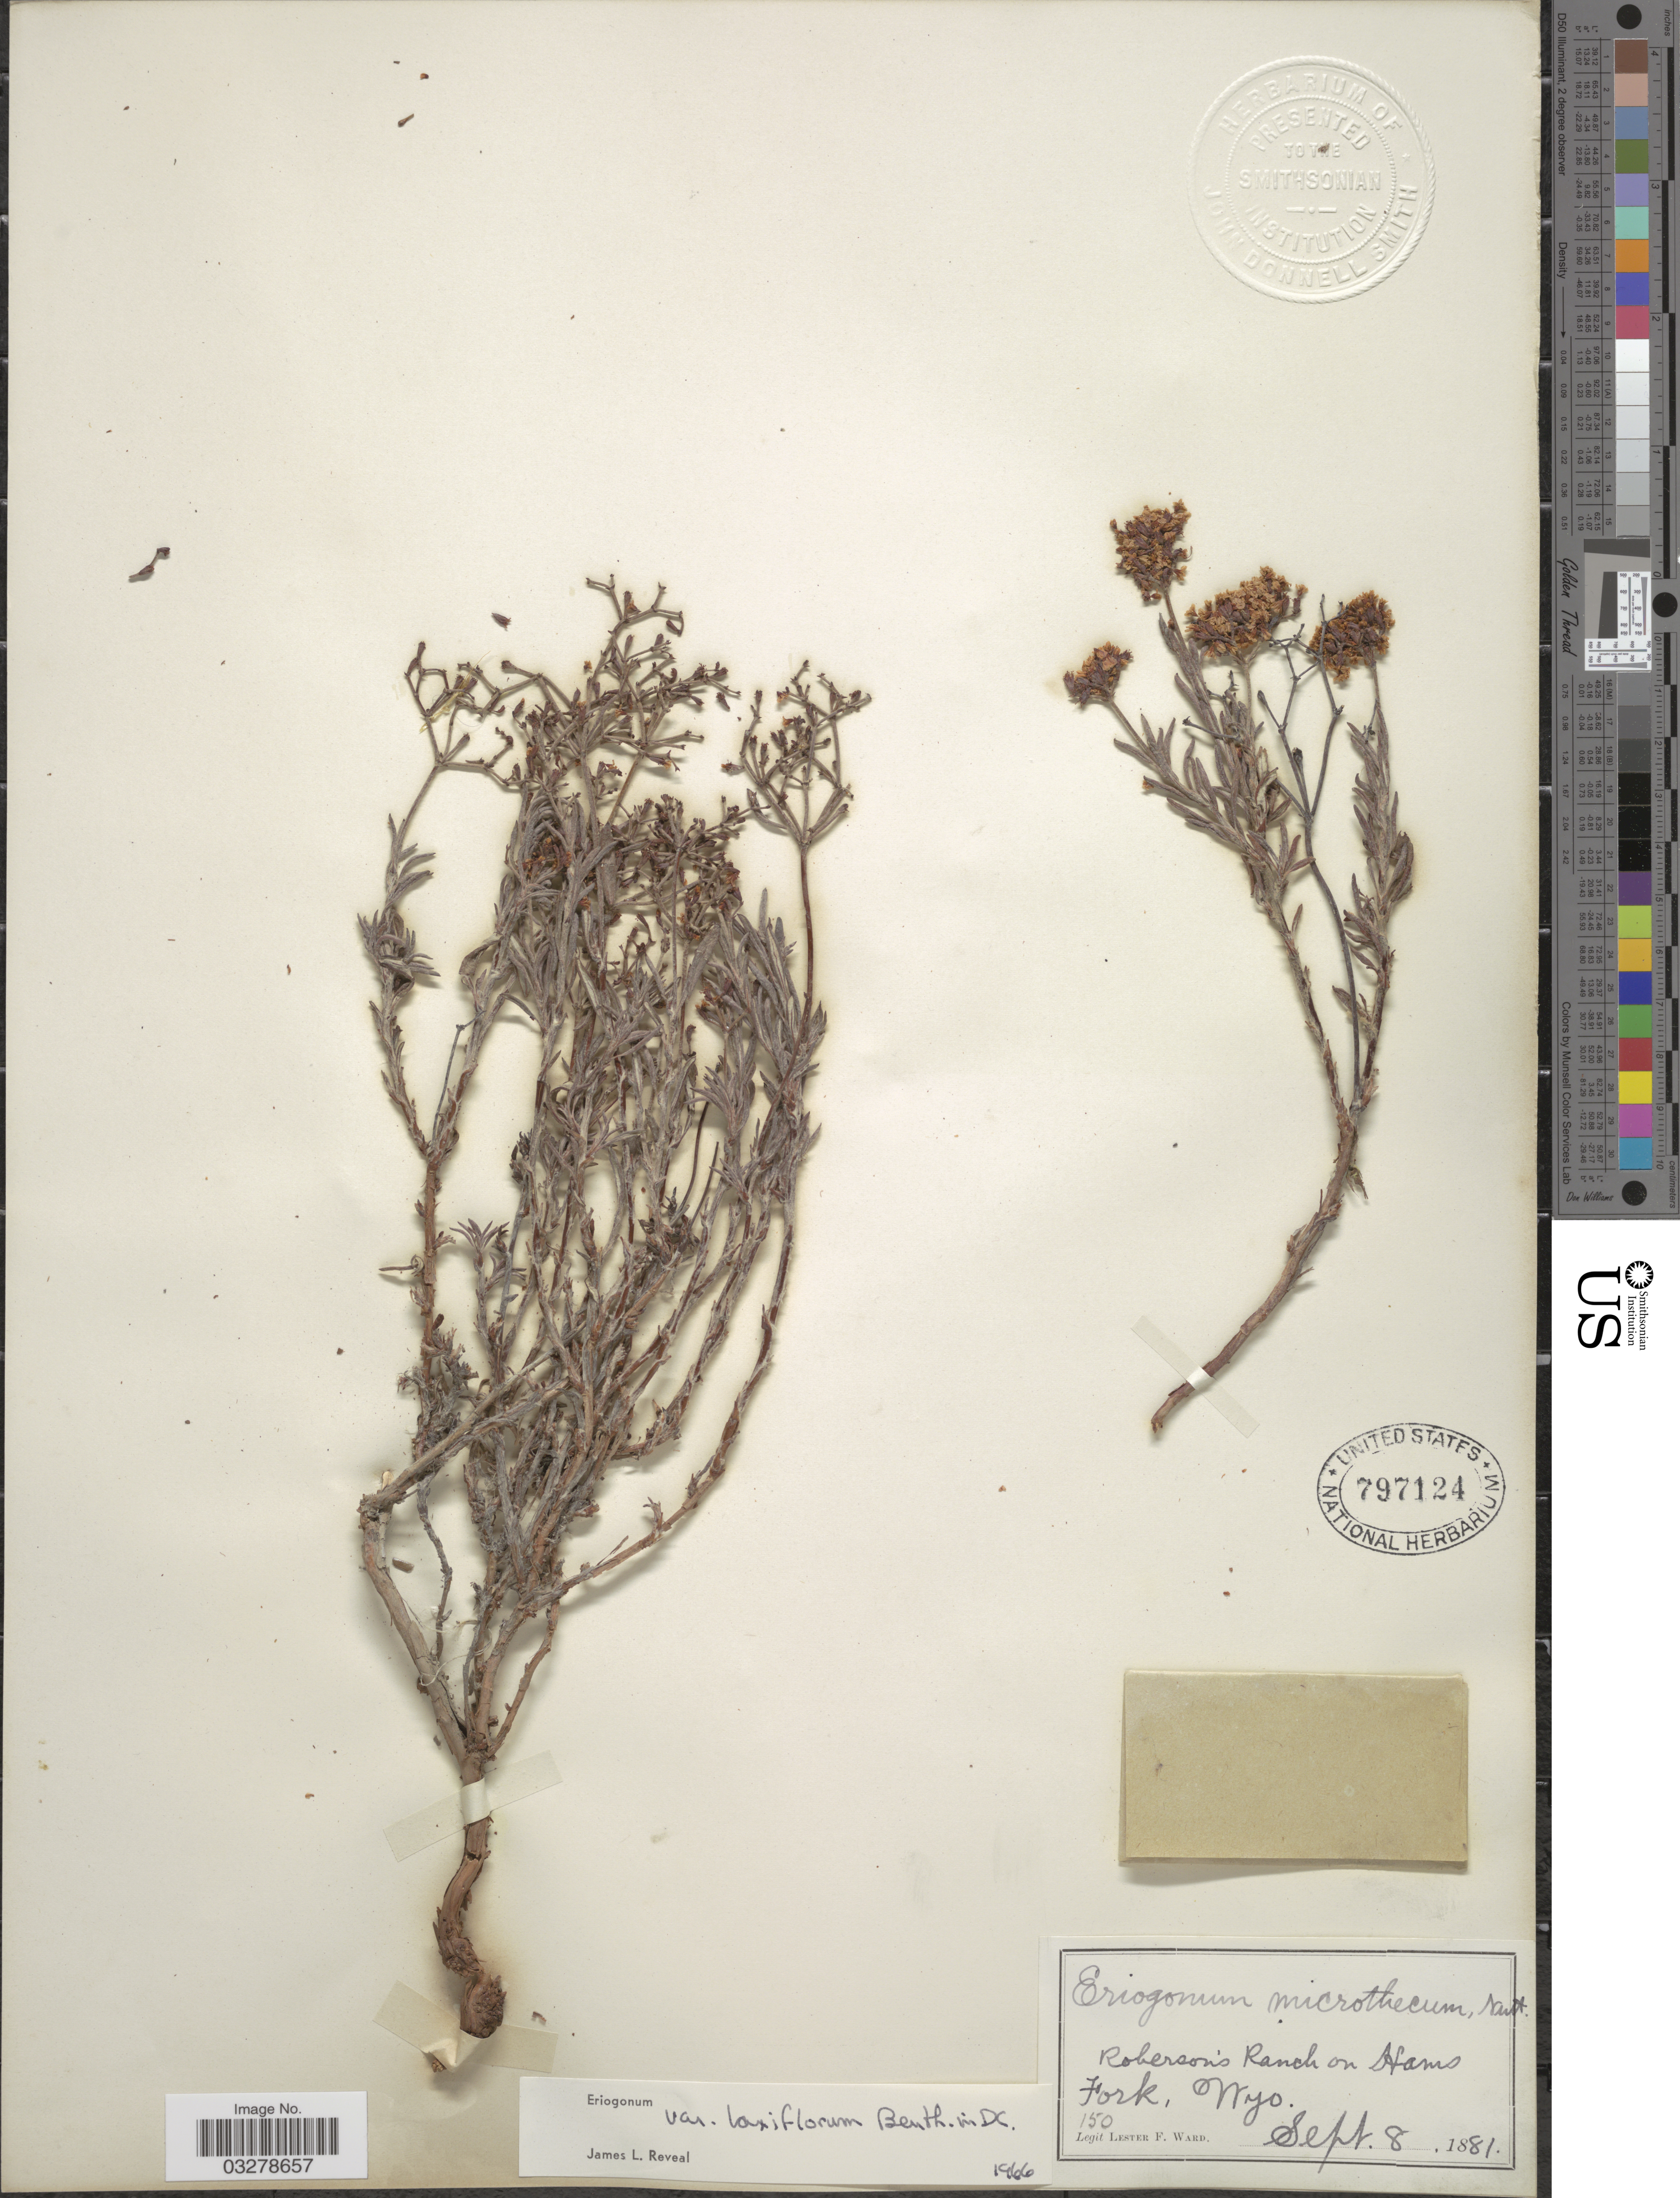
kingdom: Plantae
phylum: Tracheophyta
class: Magnoliopsida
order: Caryophyllales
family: Polygonaceae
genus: Eriogonum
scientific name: Eriogonum microtheca var. laxiflorum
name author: Hook.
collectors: L. F. Ward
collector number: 150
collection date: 1881-09-08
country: United States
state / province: Wyoming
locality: Roberson's Ranch on Hams Fork.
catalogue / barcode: US 797124